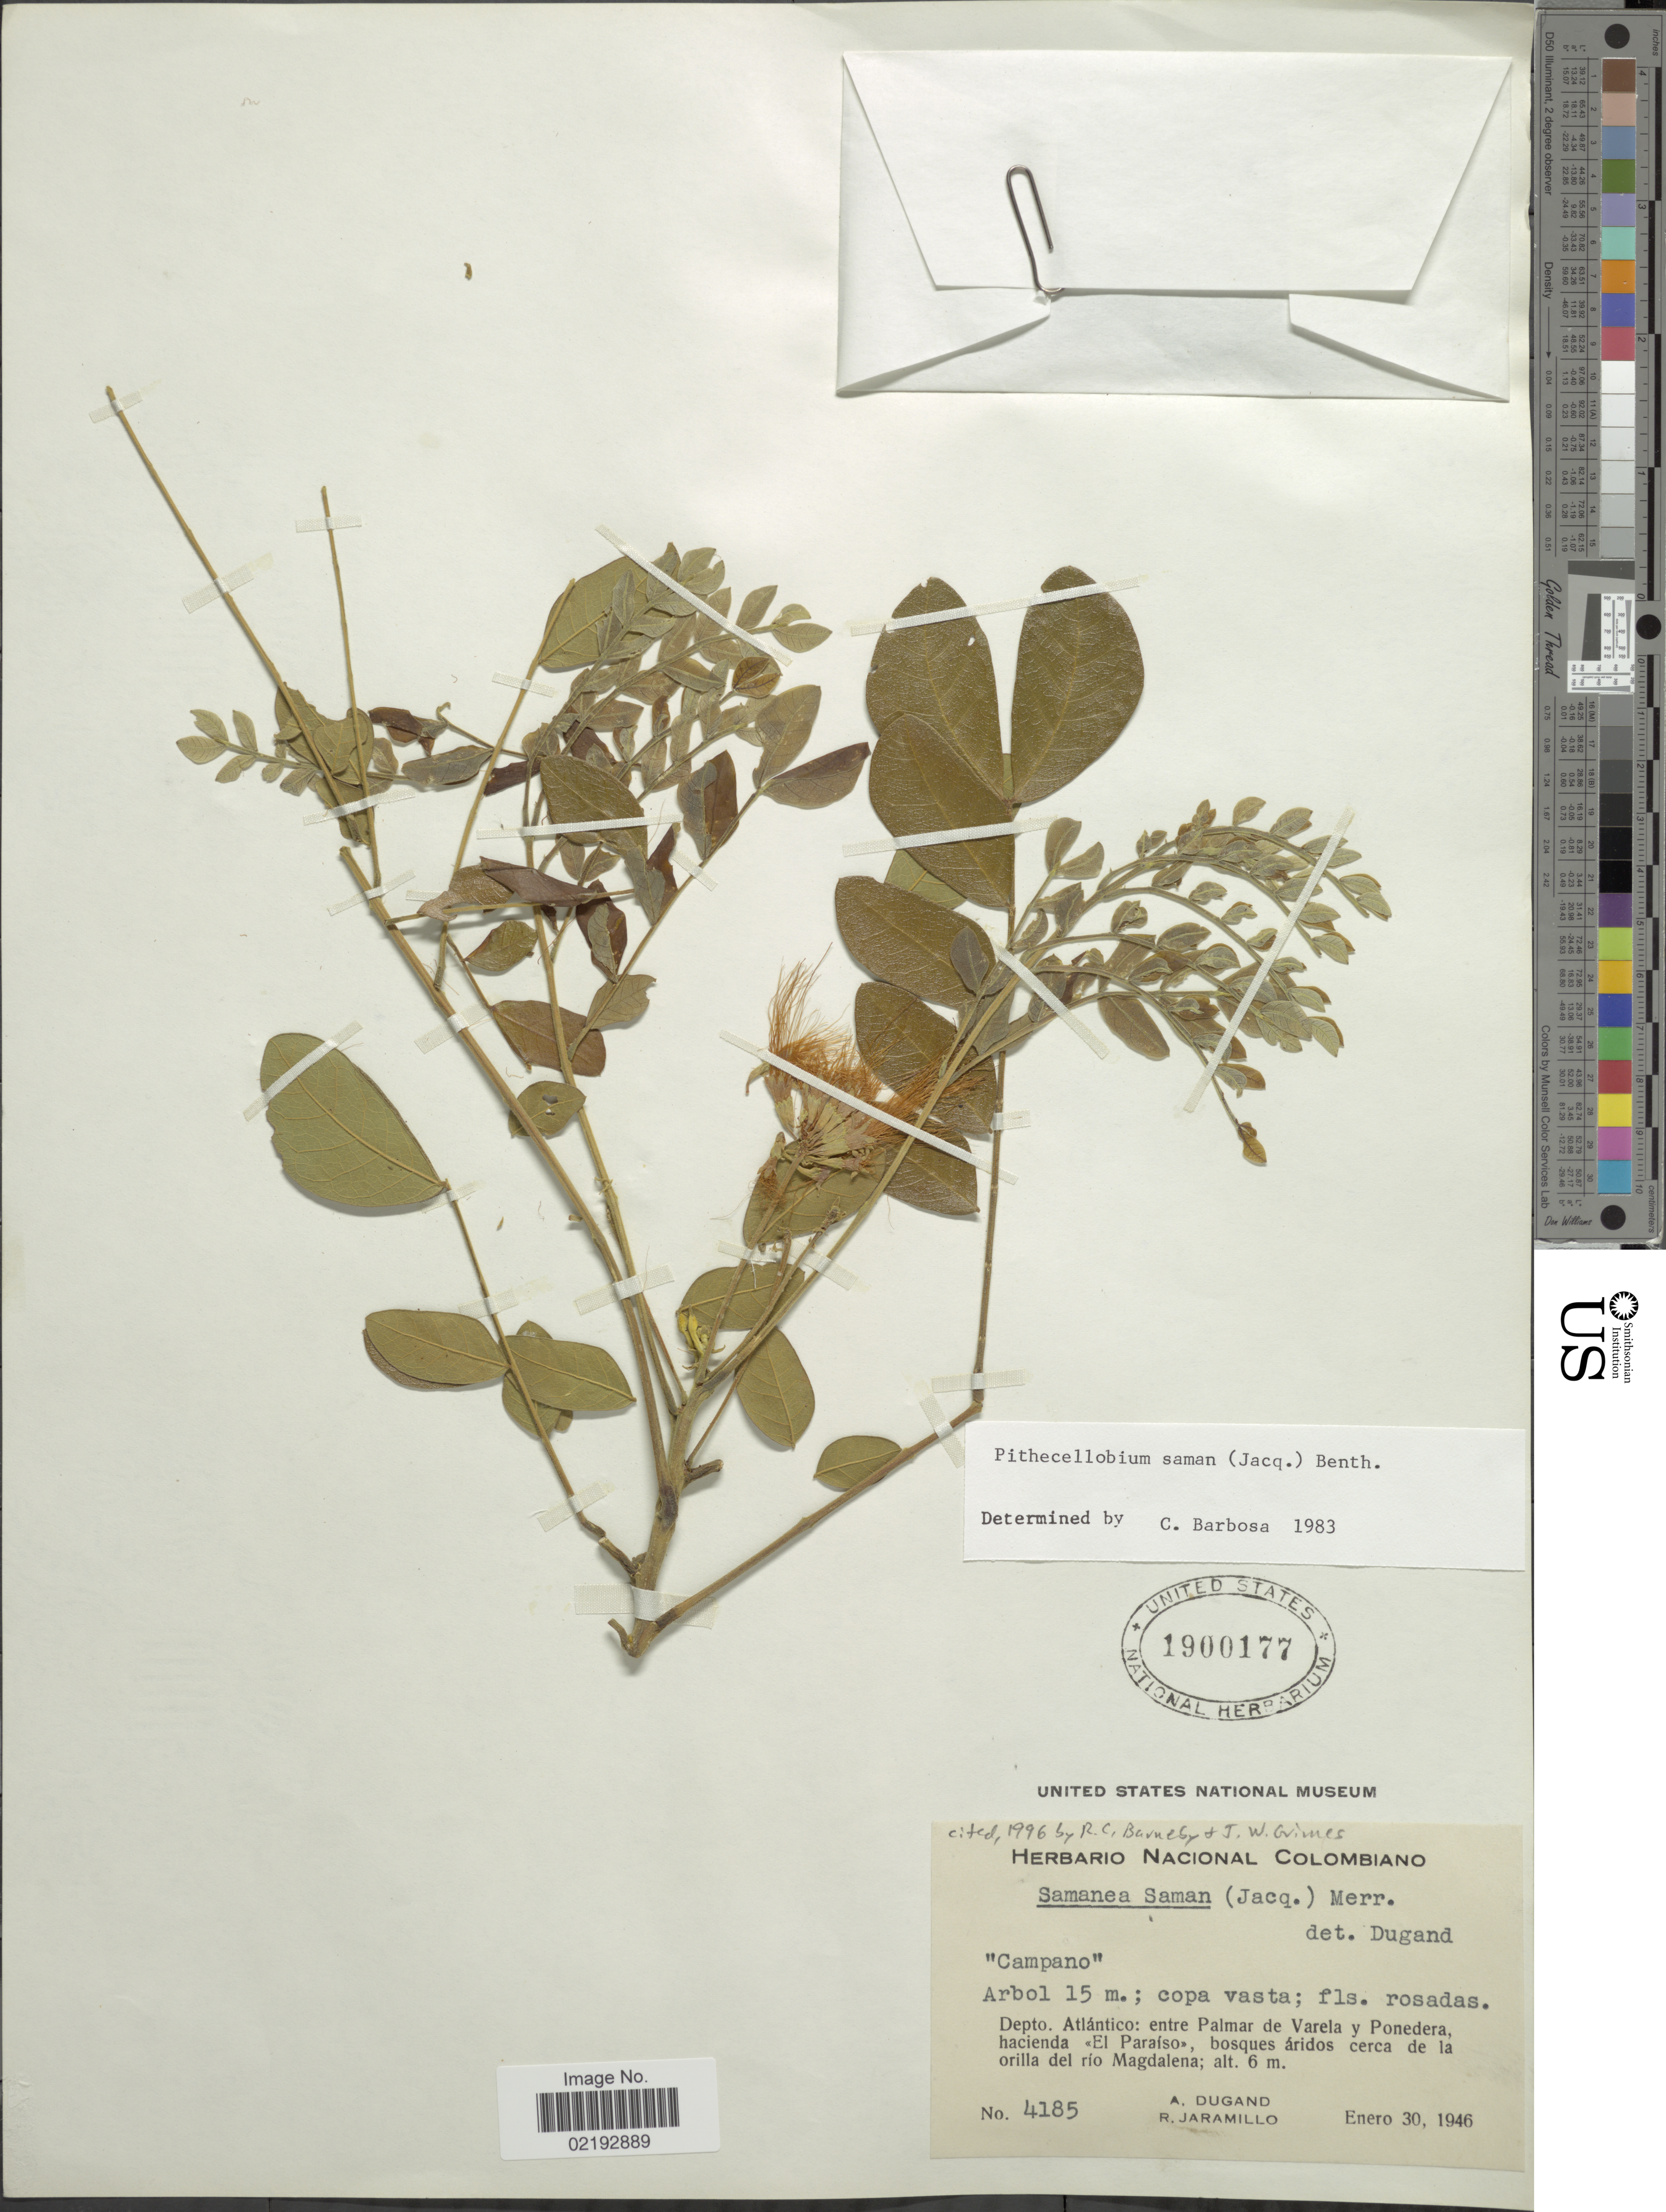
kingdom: Plantae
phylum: Tracheophyta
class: Magnoliopsida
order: Fabales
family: Fabaceae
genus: Samanea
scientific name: Samanea saman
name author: (Jacq.) Merr.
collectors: A. Dugand & R. Jaramillo M.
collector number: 4185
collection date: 1946-01-30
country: Colombia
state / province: Atlántico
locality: Entre Palmar de Varela y Ponedera, hacienda El Paraiso, bosques aridos cerca de la orilla del Rio Magdalena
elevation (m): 6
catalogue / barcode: US 1900177